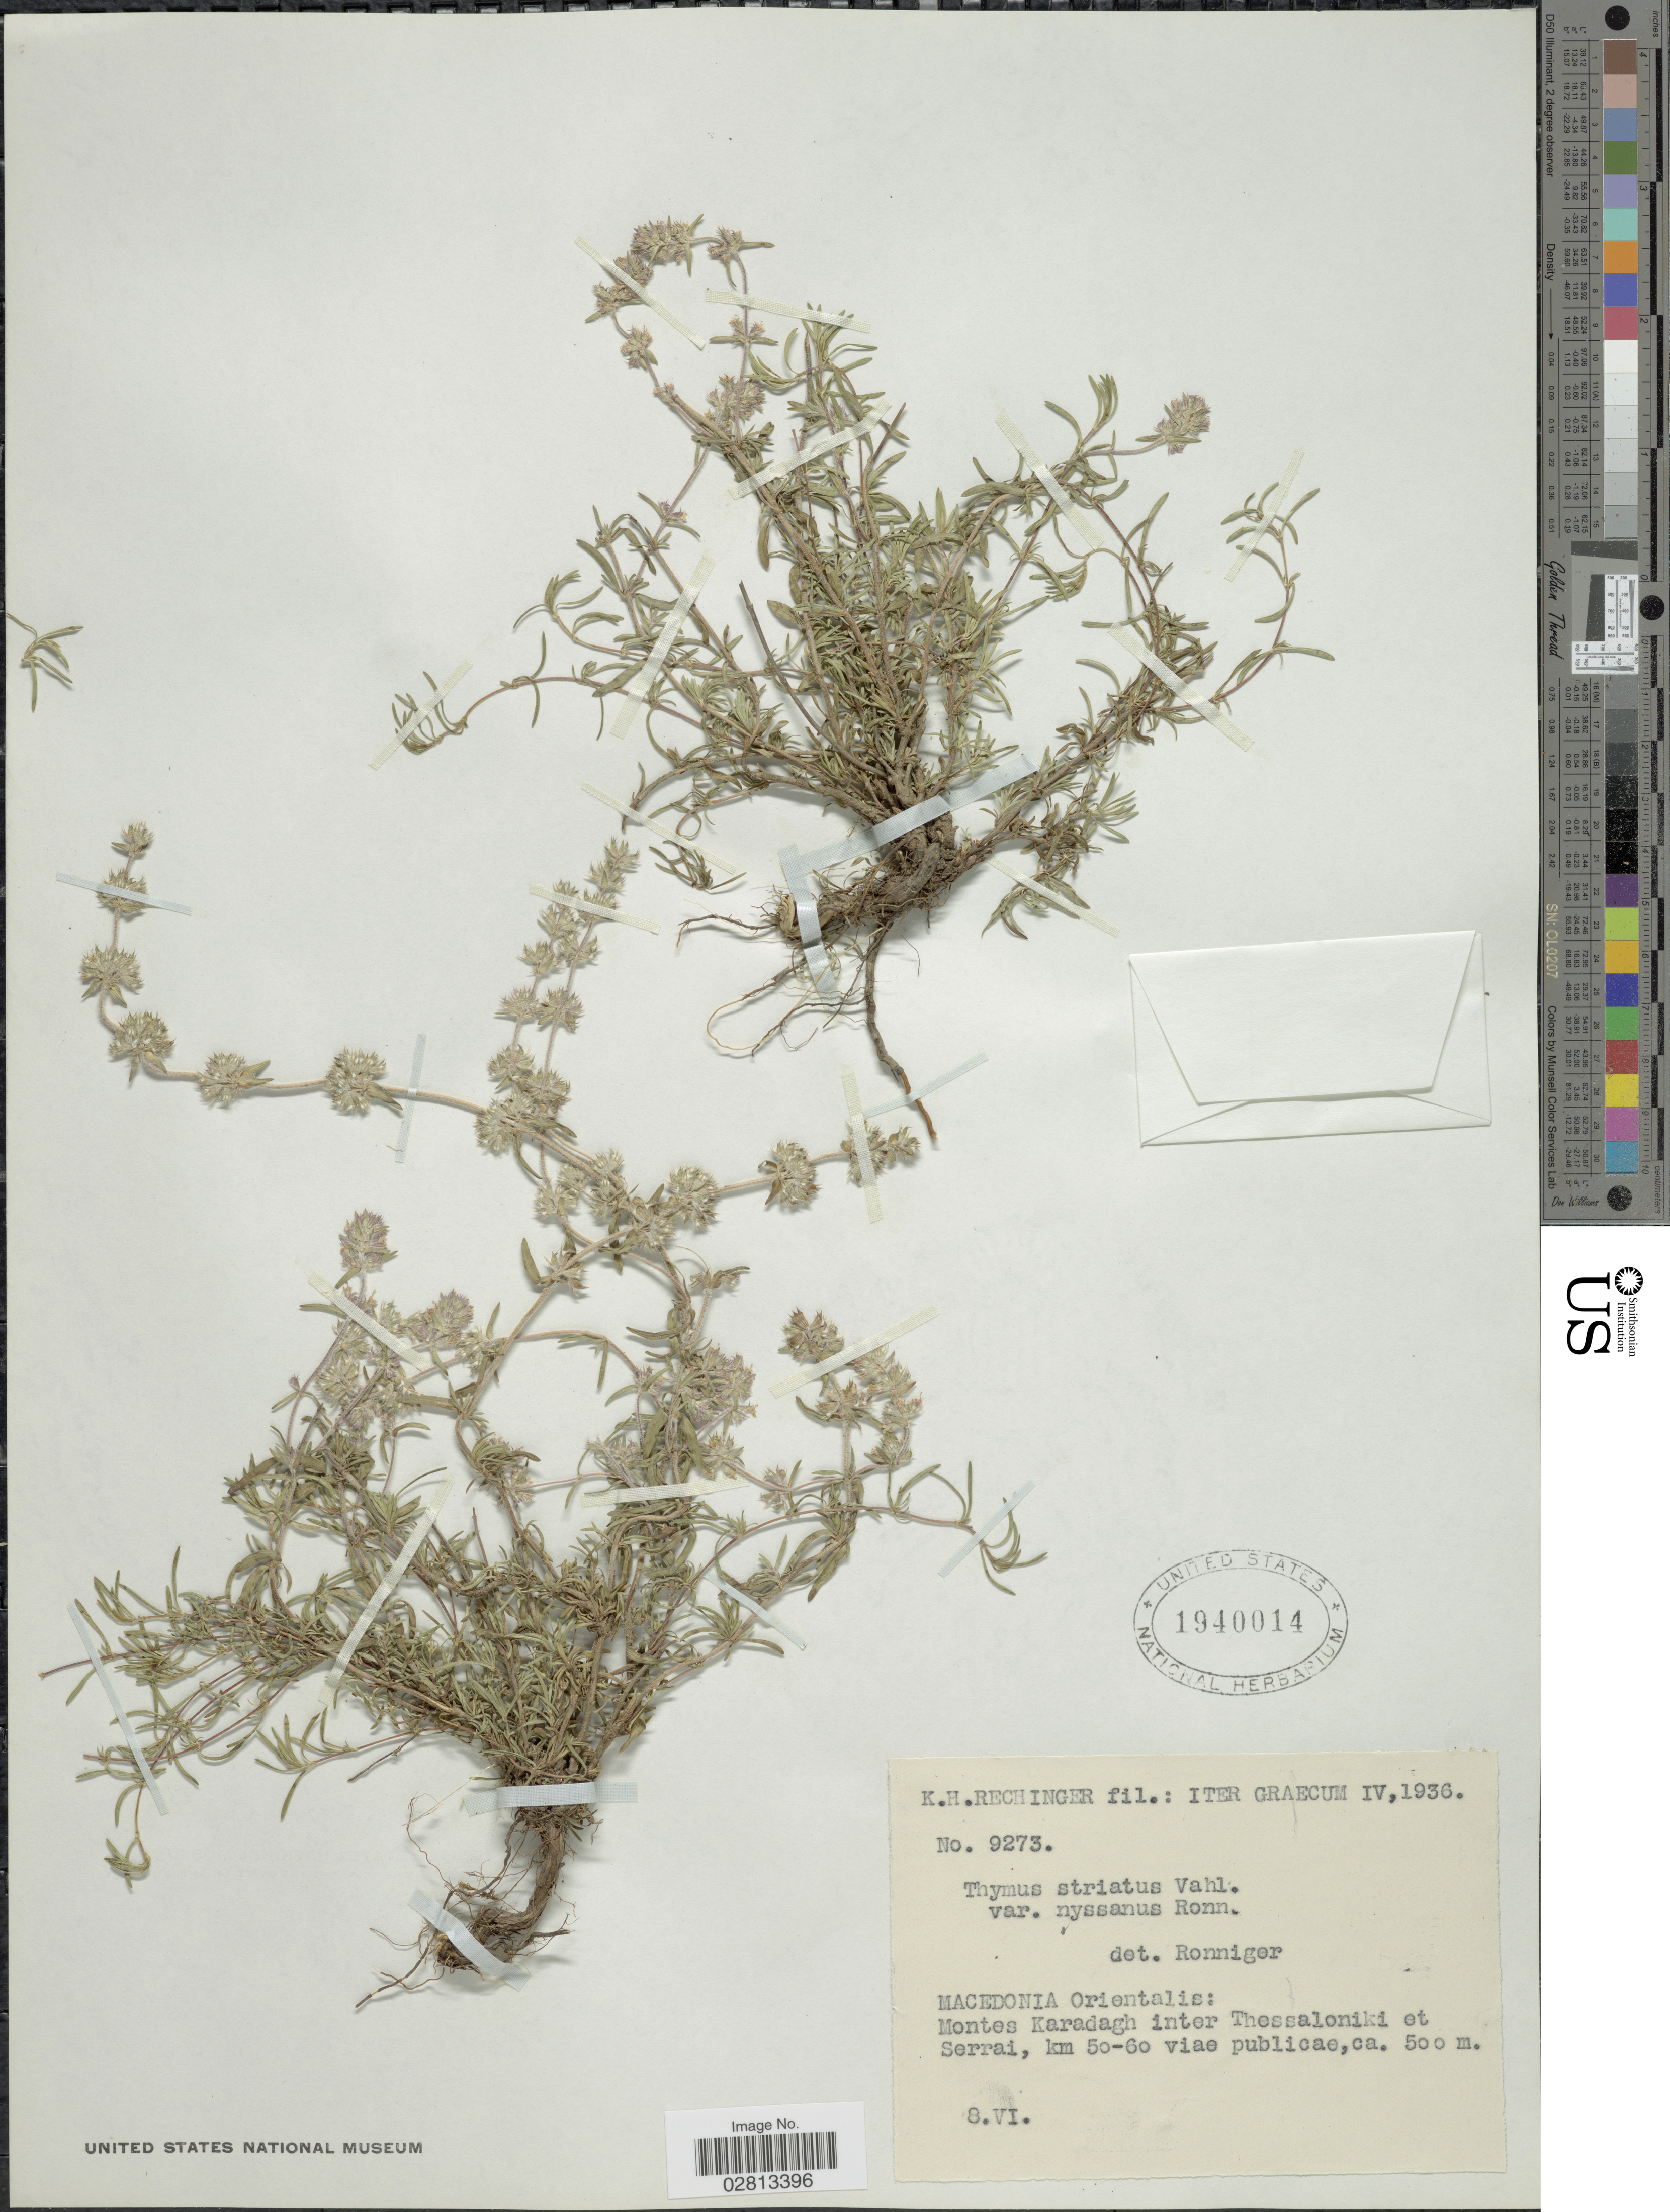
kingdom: Plantae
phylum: Tracheophyta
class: Magnoliopsida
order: Lamiales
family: Lamiaceae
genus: Thymus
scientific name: Thymus striatus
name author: Vahl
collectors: K. H. Rechinger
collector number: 9273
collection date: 1936-06-08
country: Greece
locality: Graecum. Macedonia Orientalis: Montes Karadagh inter Thessaloniki et Serrai, km 50-60 viae publicae.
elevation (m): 500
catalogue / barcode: US 1940014